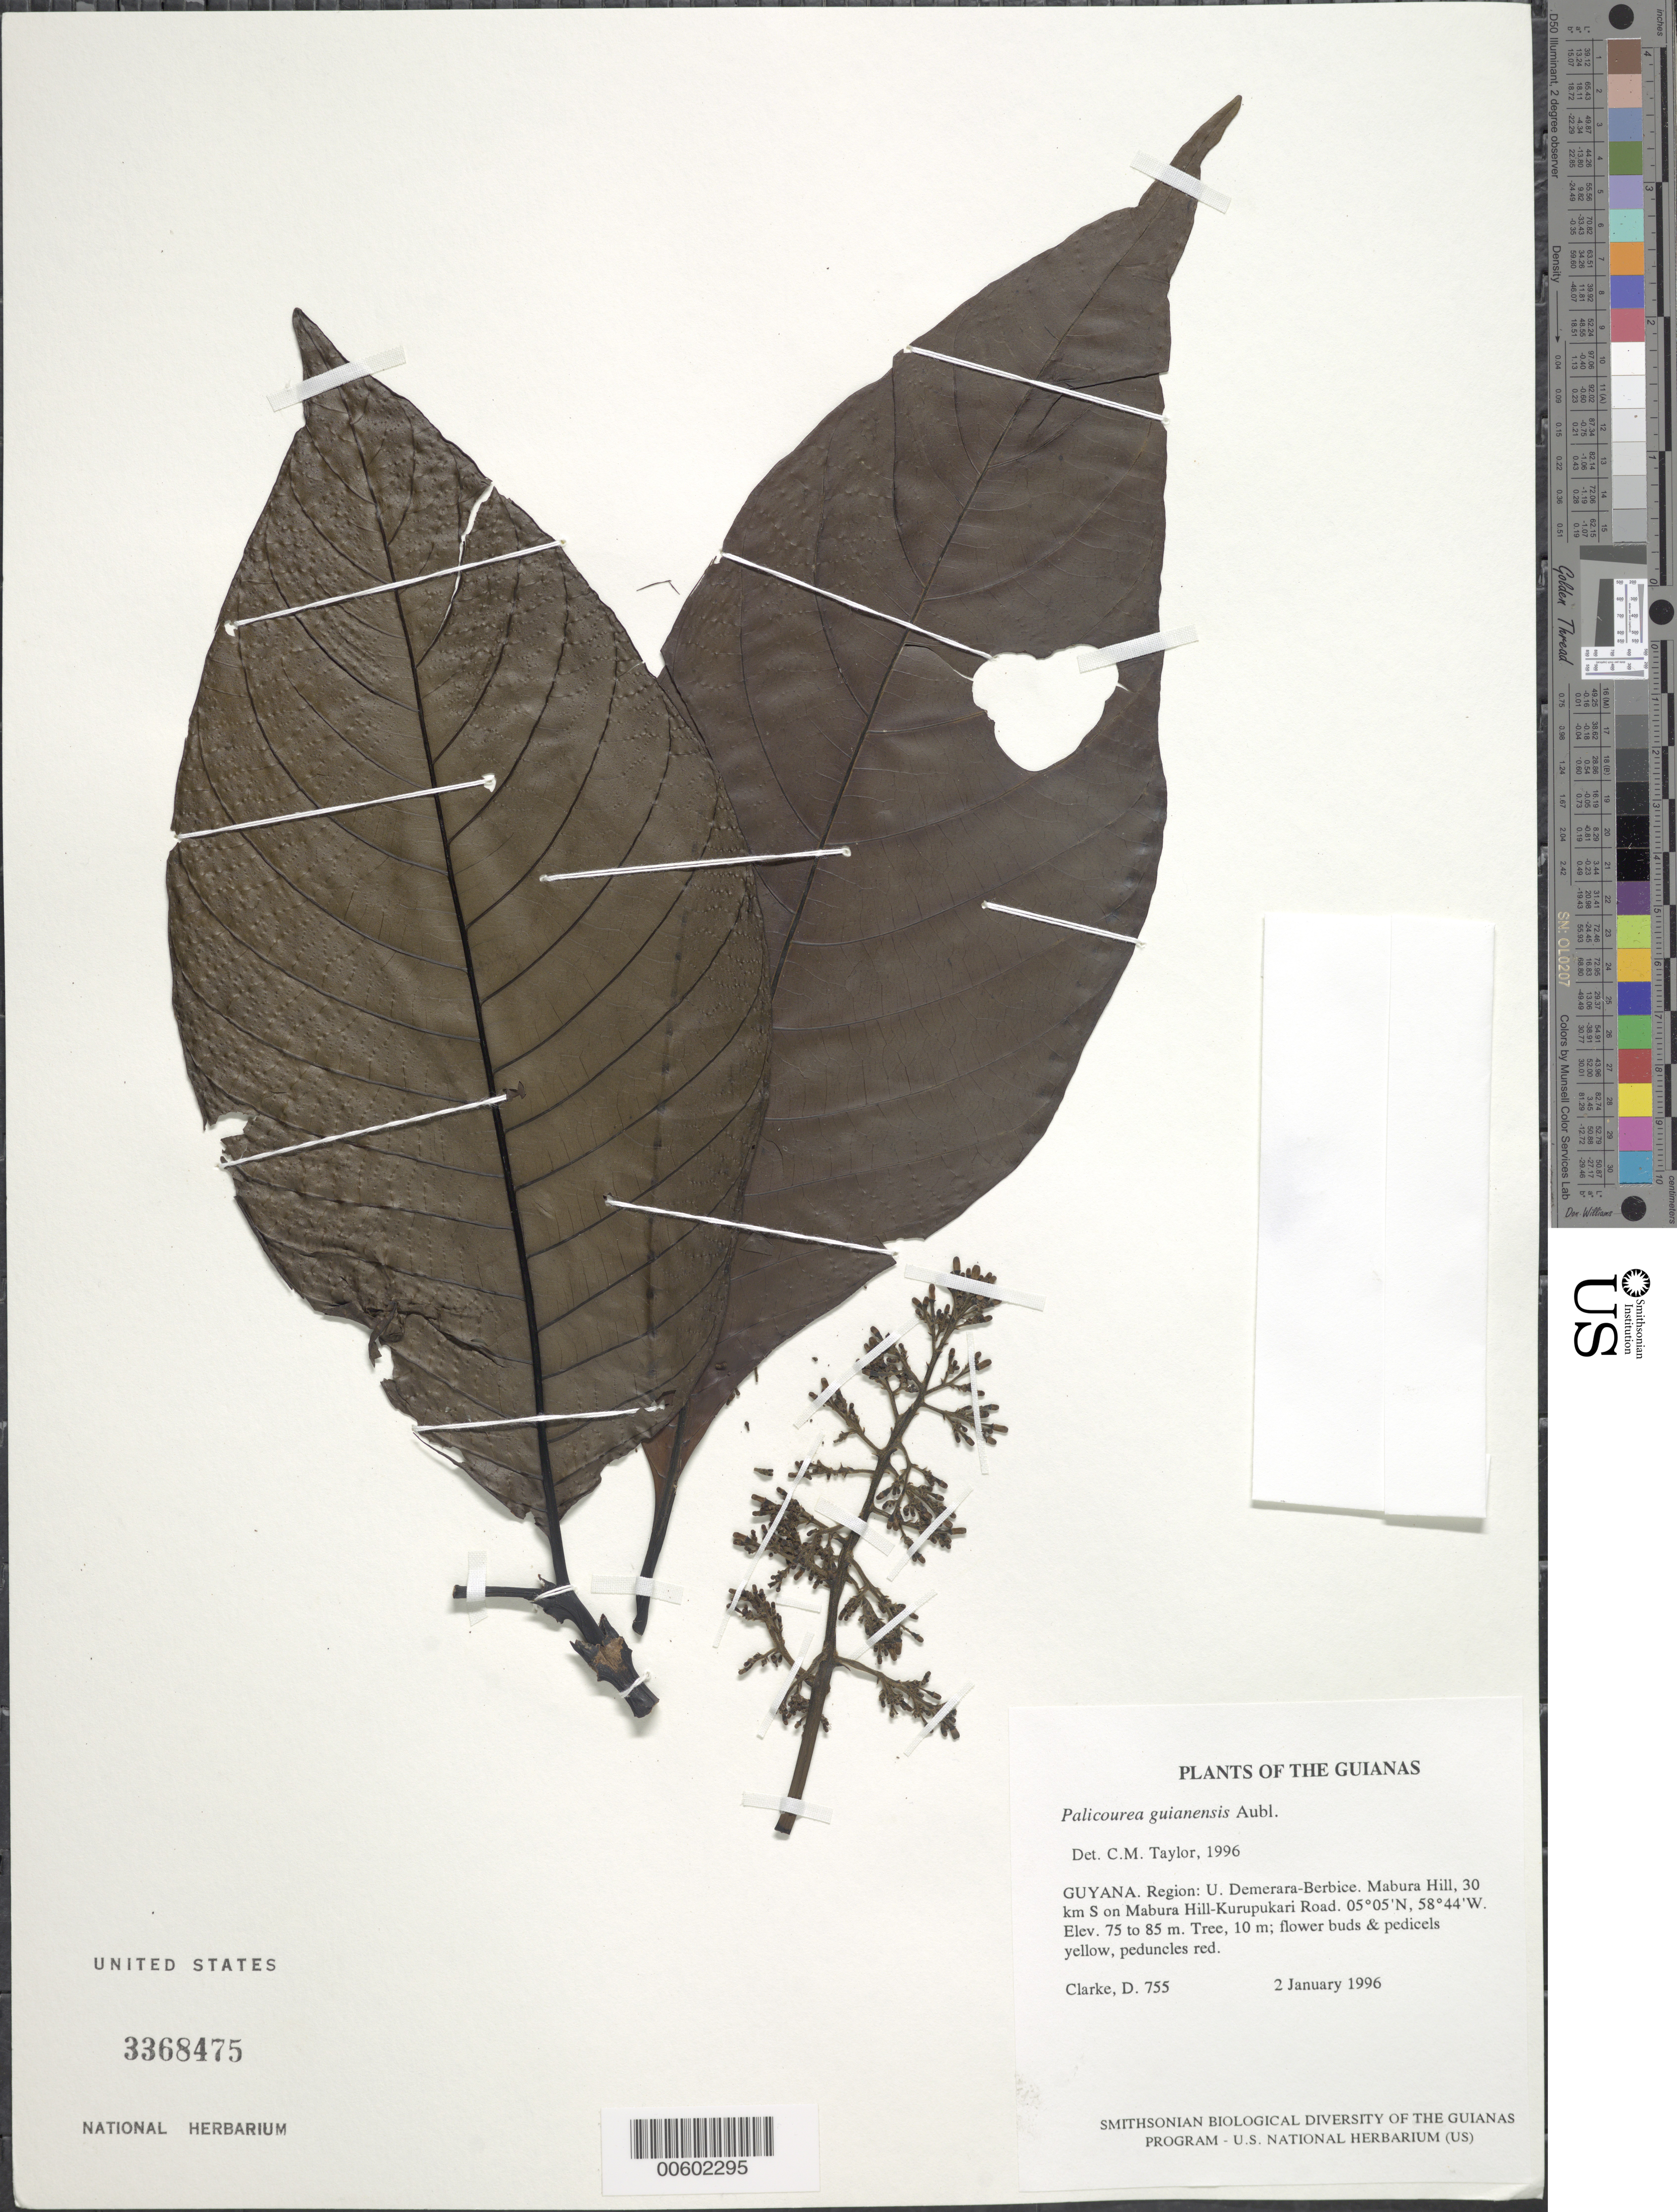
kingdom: Plantae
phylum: Tracheophyta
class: Magnoliopsida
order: Gentianales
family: Rubiaceae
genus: Palicourea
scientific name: Palicourea guianensis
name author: Aubl.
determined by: Taylor, Charlotte M.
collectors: H. D. Clarke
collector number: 755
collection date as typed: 2 January 1996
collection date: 1996-01-02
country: Guyana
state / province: U. Demerara-Berbice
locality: Mabura Hill, 30 km S on Mabura Hill-Kurupukari Road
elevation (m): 75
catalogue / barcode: US 3368475